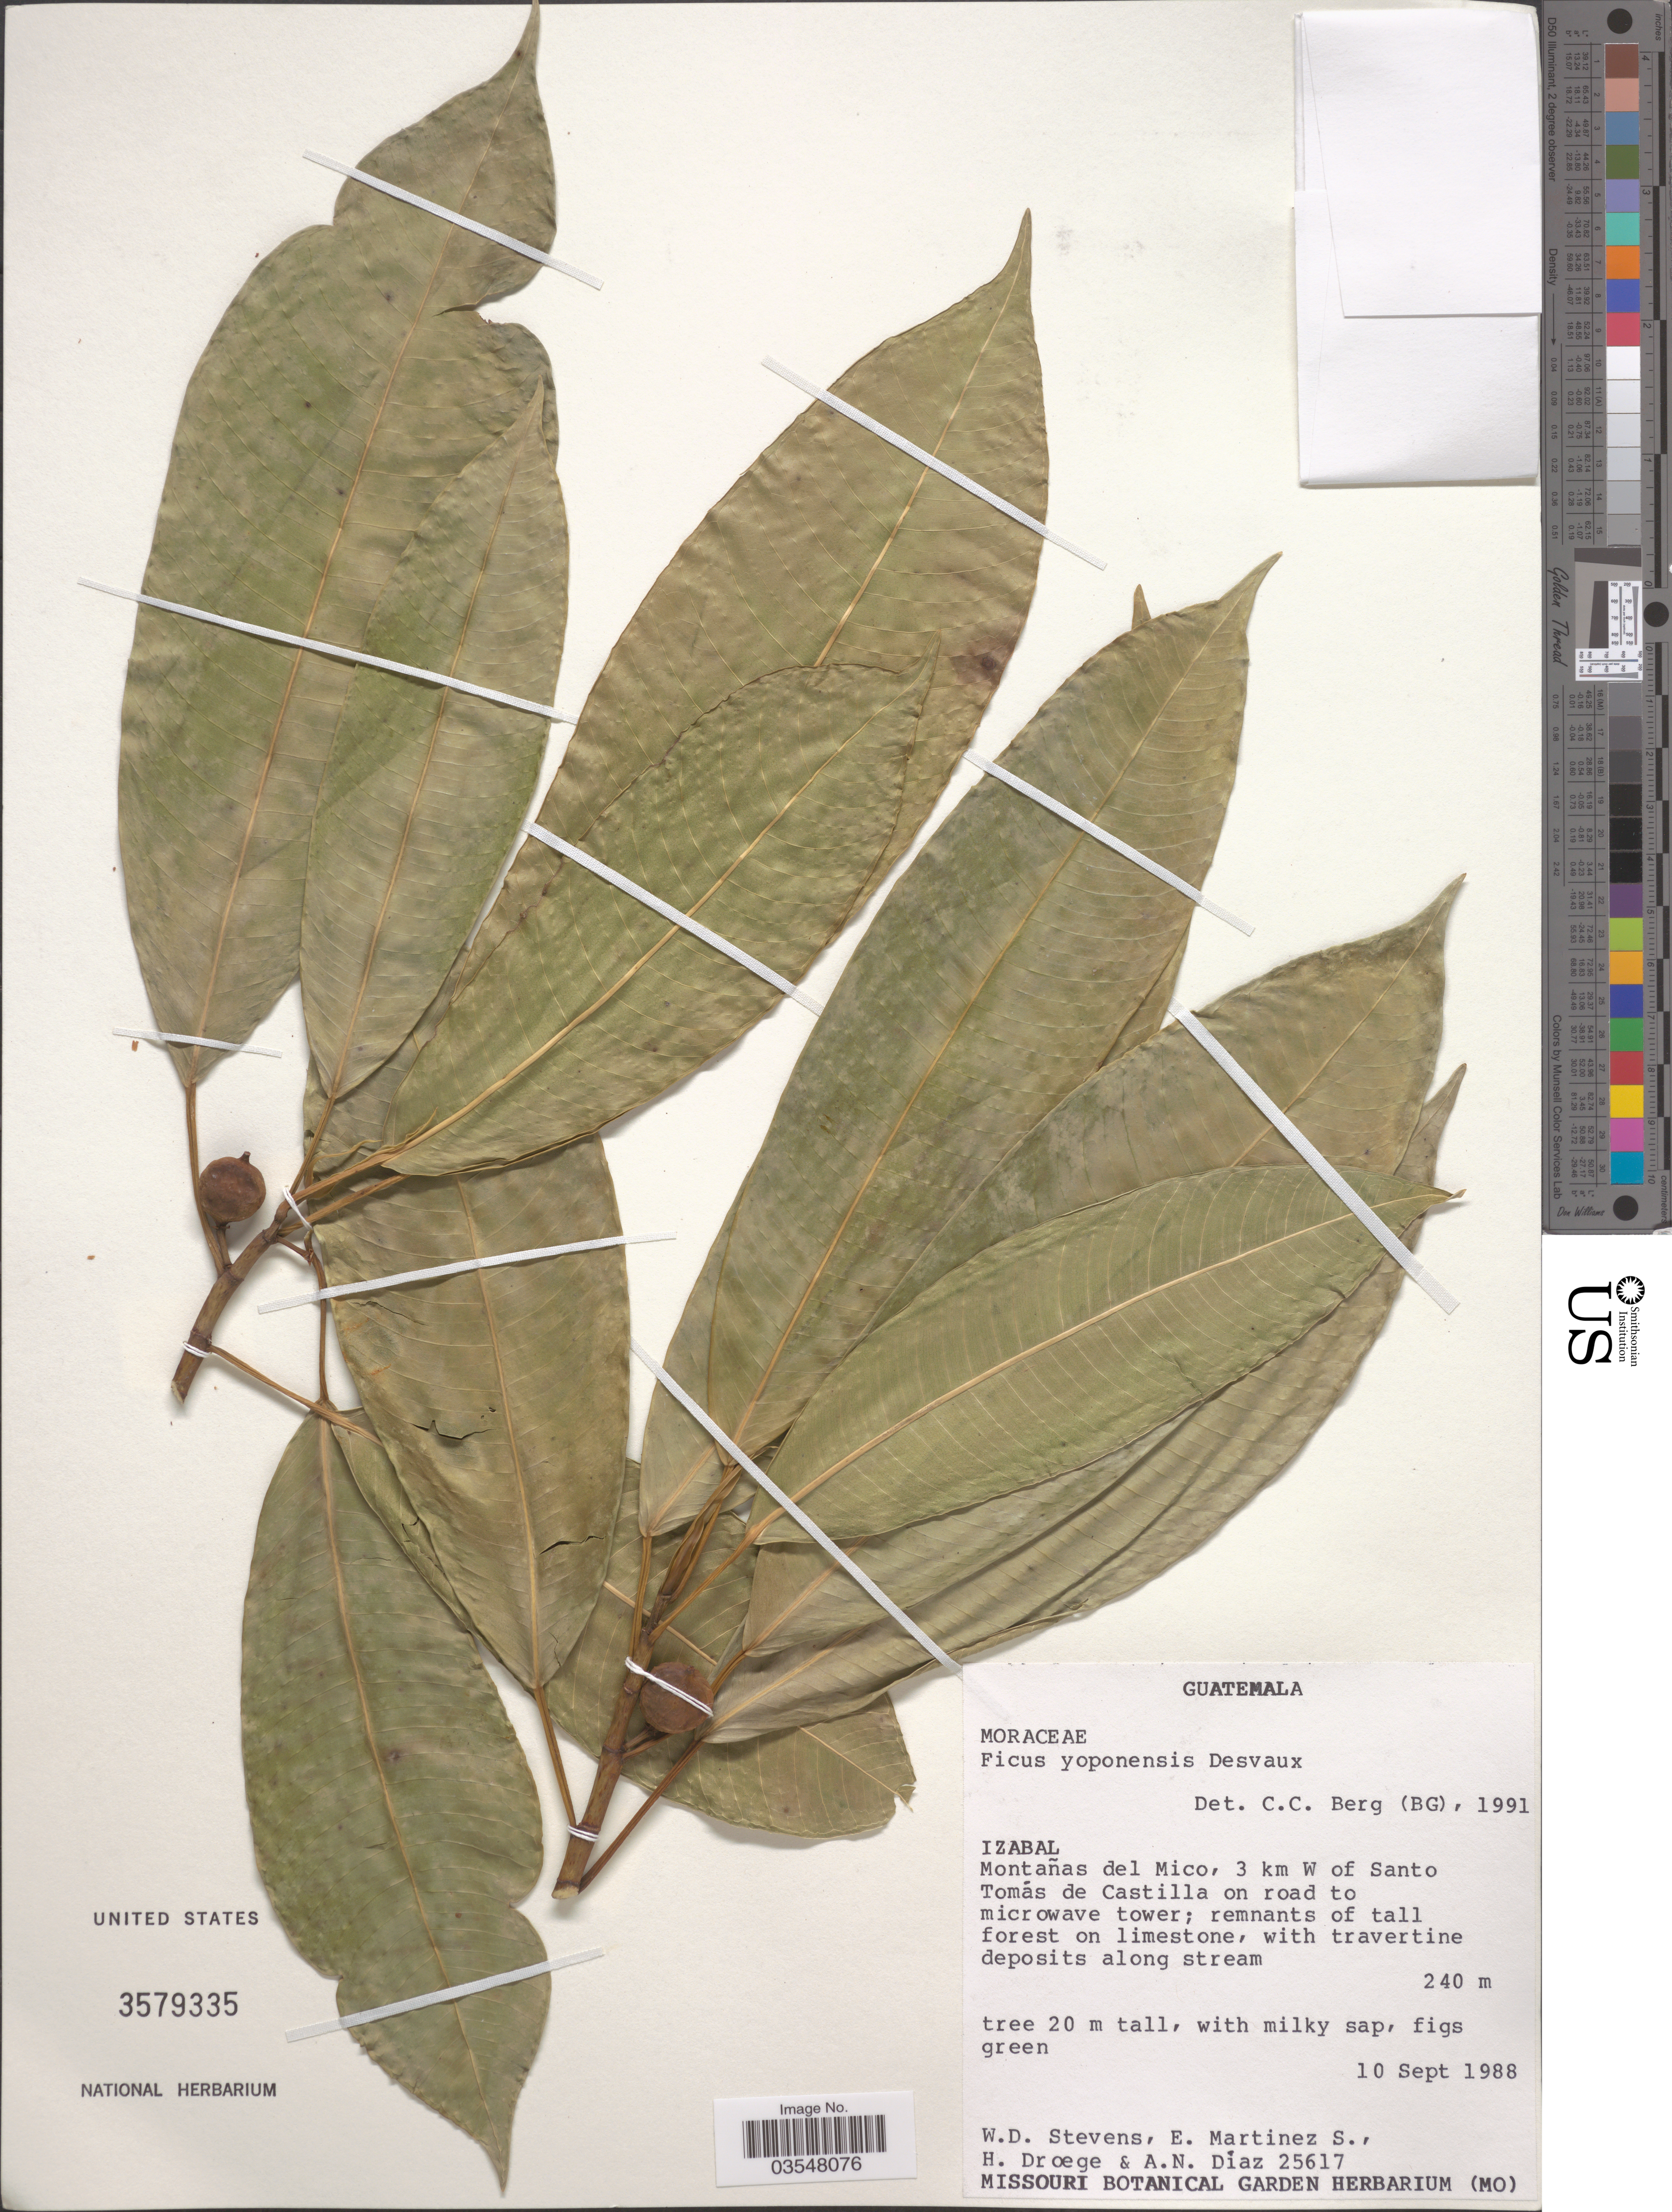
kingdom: Plantae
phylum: Tracheophyta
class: Magnoliopsida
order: Rosales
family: Moraceae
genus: Ficus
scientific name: Ficus yoponensis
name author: Desv.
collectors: W. D. Stevens, E. M. Martínez S., H. Droege & A. Diaz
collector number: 25617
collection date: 1988-09-10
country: Guatemala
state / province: Izabal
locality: Montañas del Mico, 3 km W of Santo Tomás de Castilla on road to microwave tower.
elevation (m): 240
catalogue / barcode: US 3579335